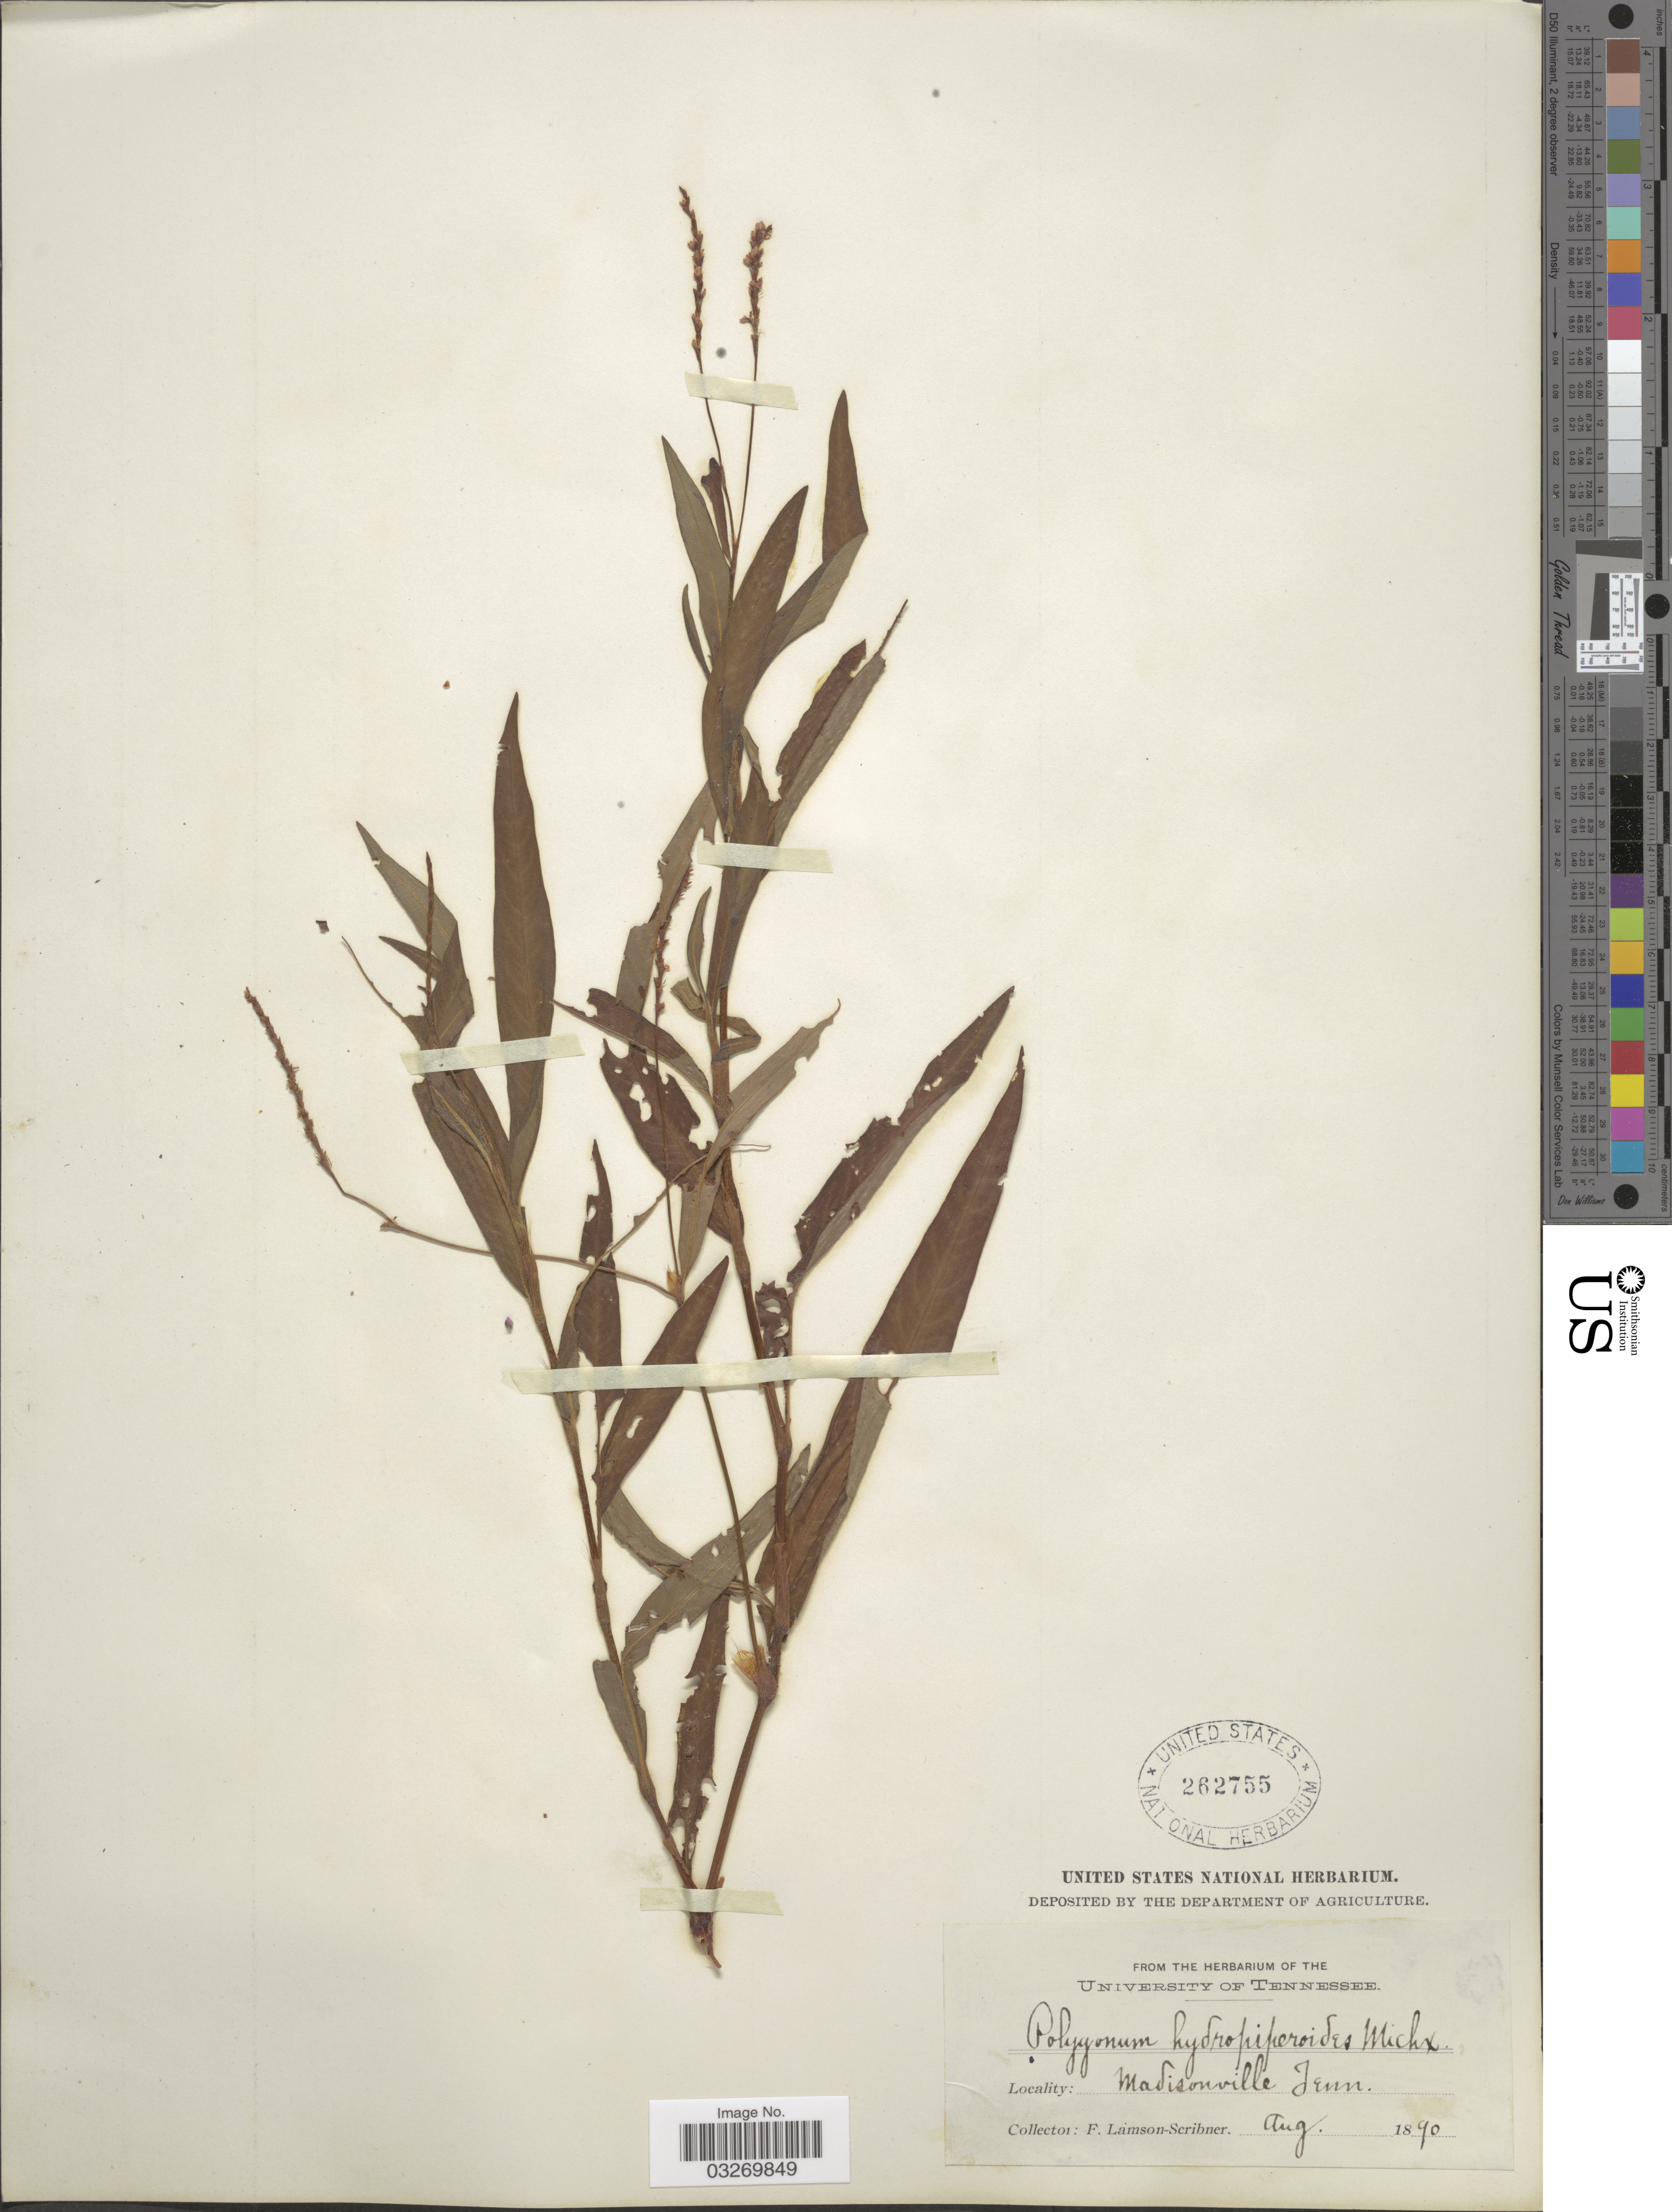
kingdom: Plantae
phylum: Tracheophyta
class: Magnoliopsida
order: Caryophyllales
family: Polygonaceae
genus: Persicaria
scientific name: Persicaria hydropiperoides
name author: (Michx.) Small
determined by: Atha, D. E.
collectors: F. Lamson-Scribner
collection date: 1890-08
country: United States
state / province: Tennessee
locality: Madisonville.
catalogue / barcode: US 262755